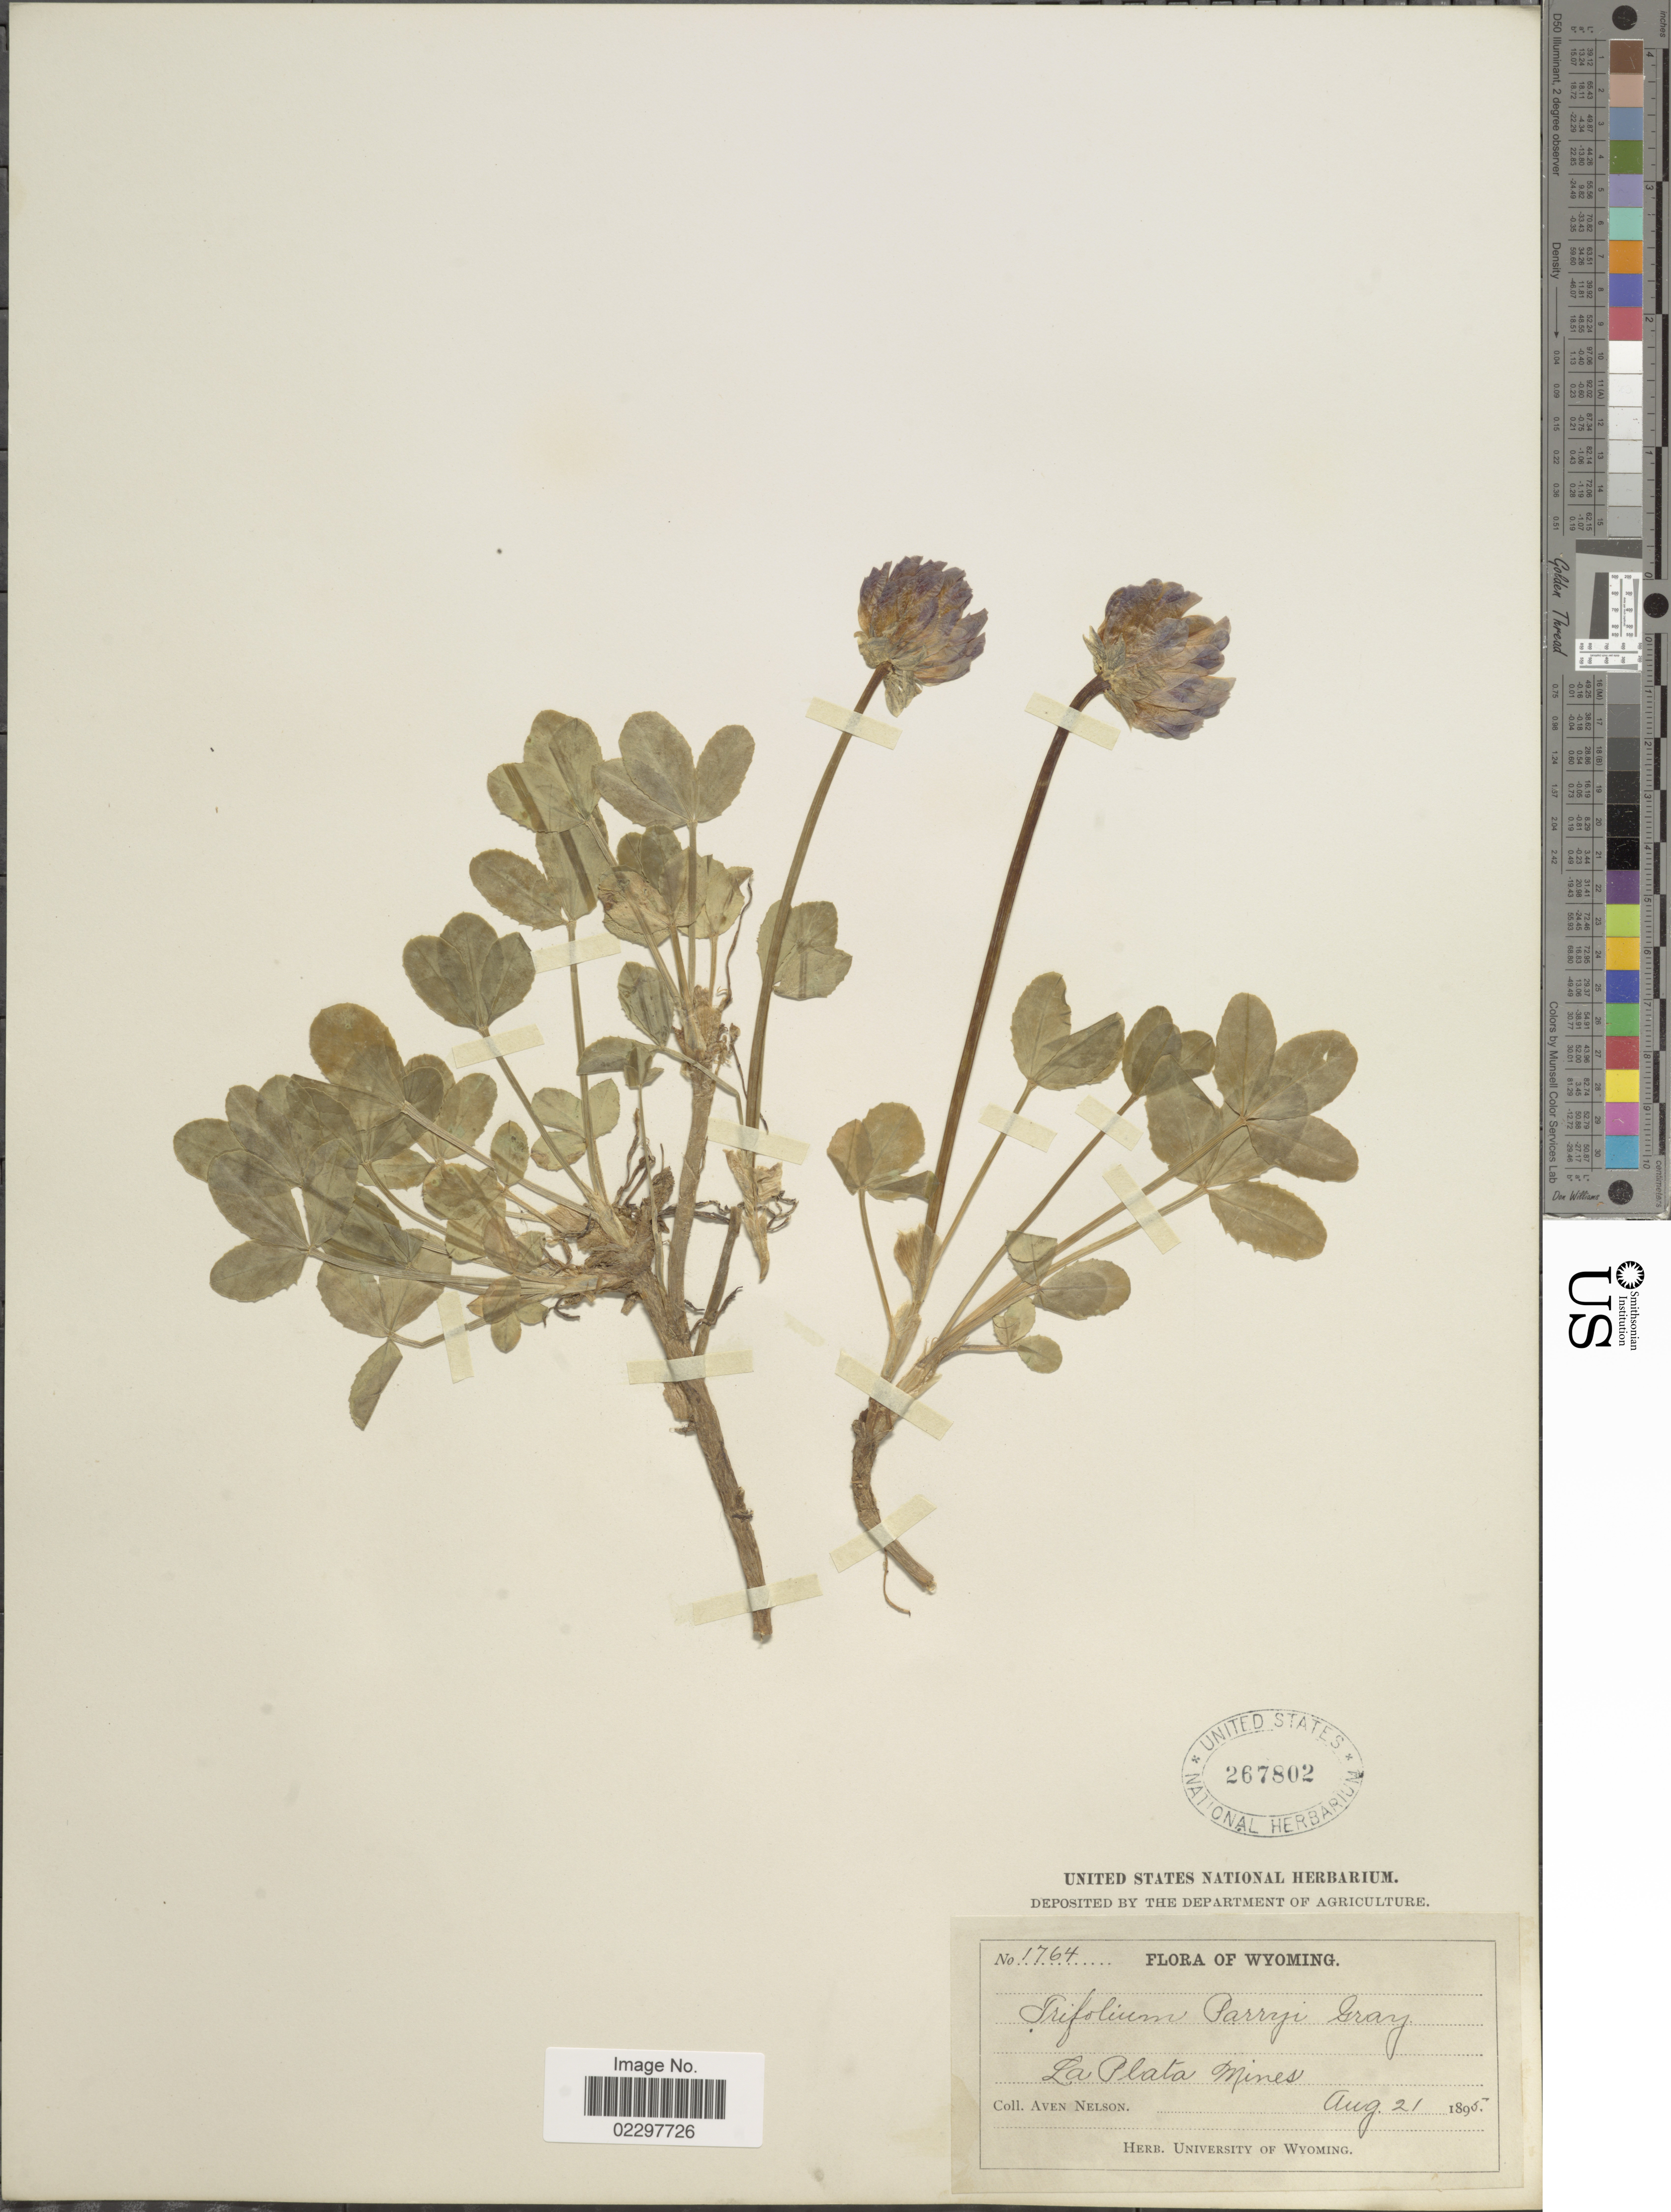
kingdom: Plantae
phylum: Tracheophyta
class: Magnoliopsida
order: Fabales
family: Fabaceae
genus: Trifolium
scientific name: Trifolium parryi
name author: A. Gray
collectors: A. Nelson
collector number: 1764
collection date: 1895-08-21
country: United States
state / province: Wyoming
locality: La Plata Mines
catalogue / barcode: US 267802